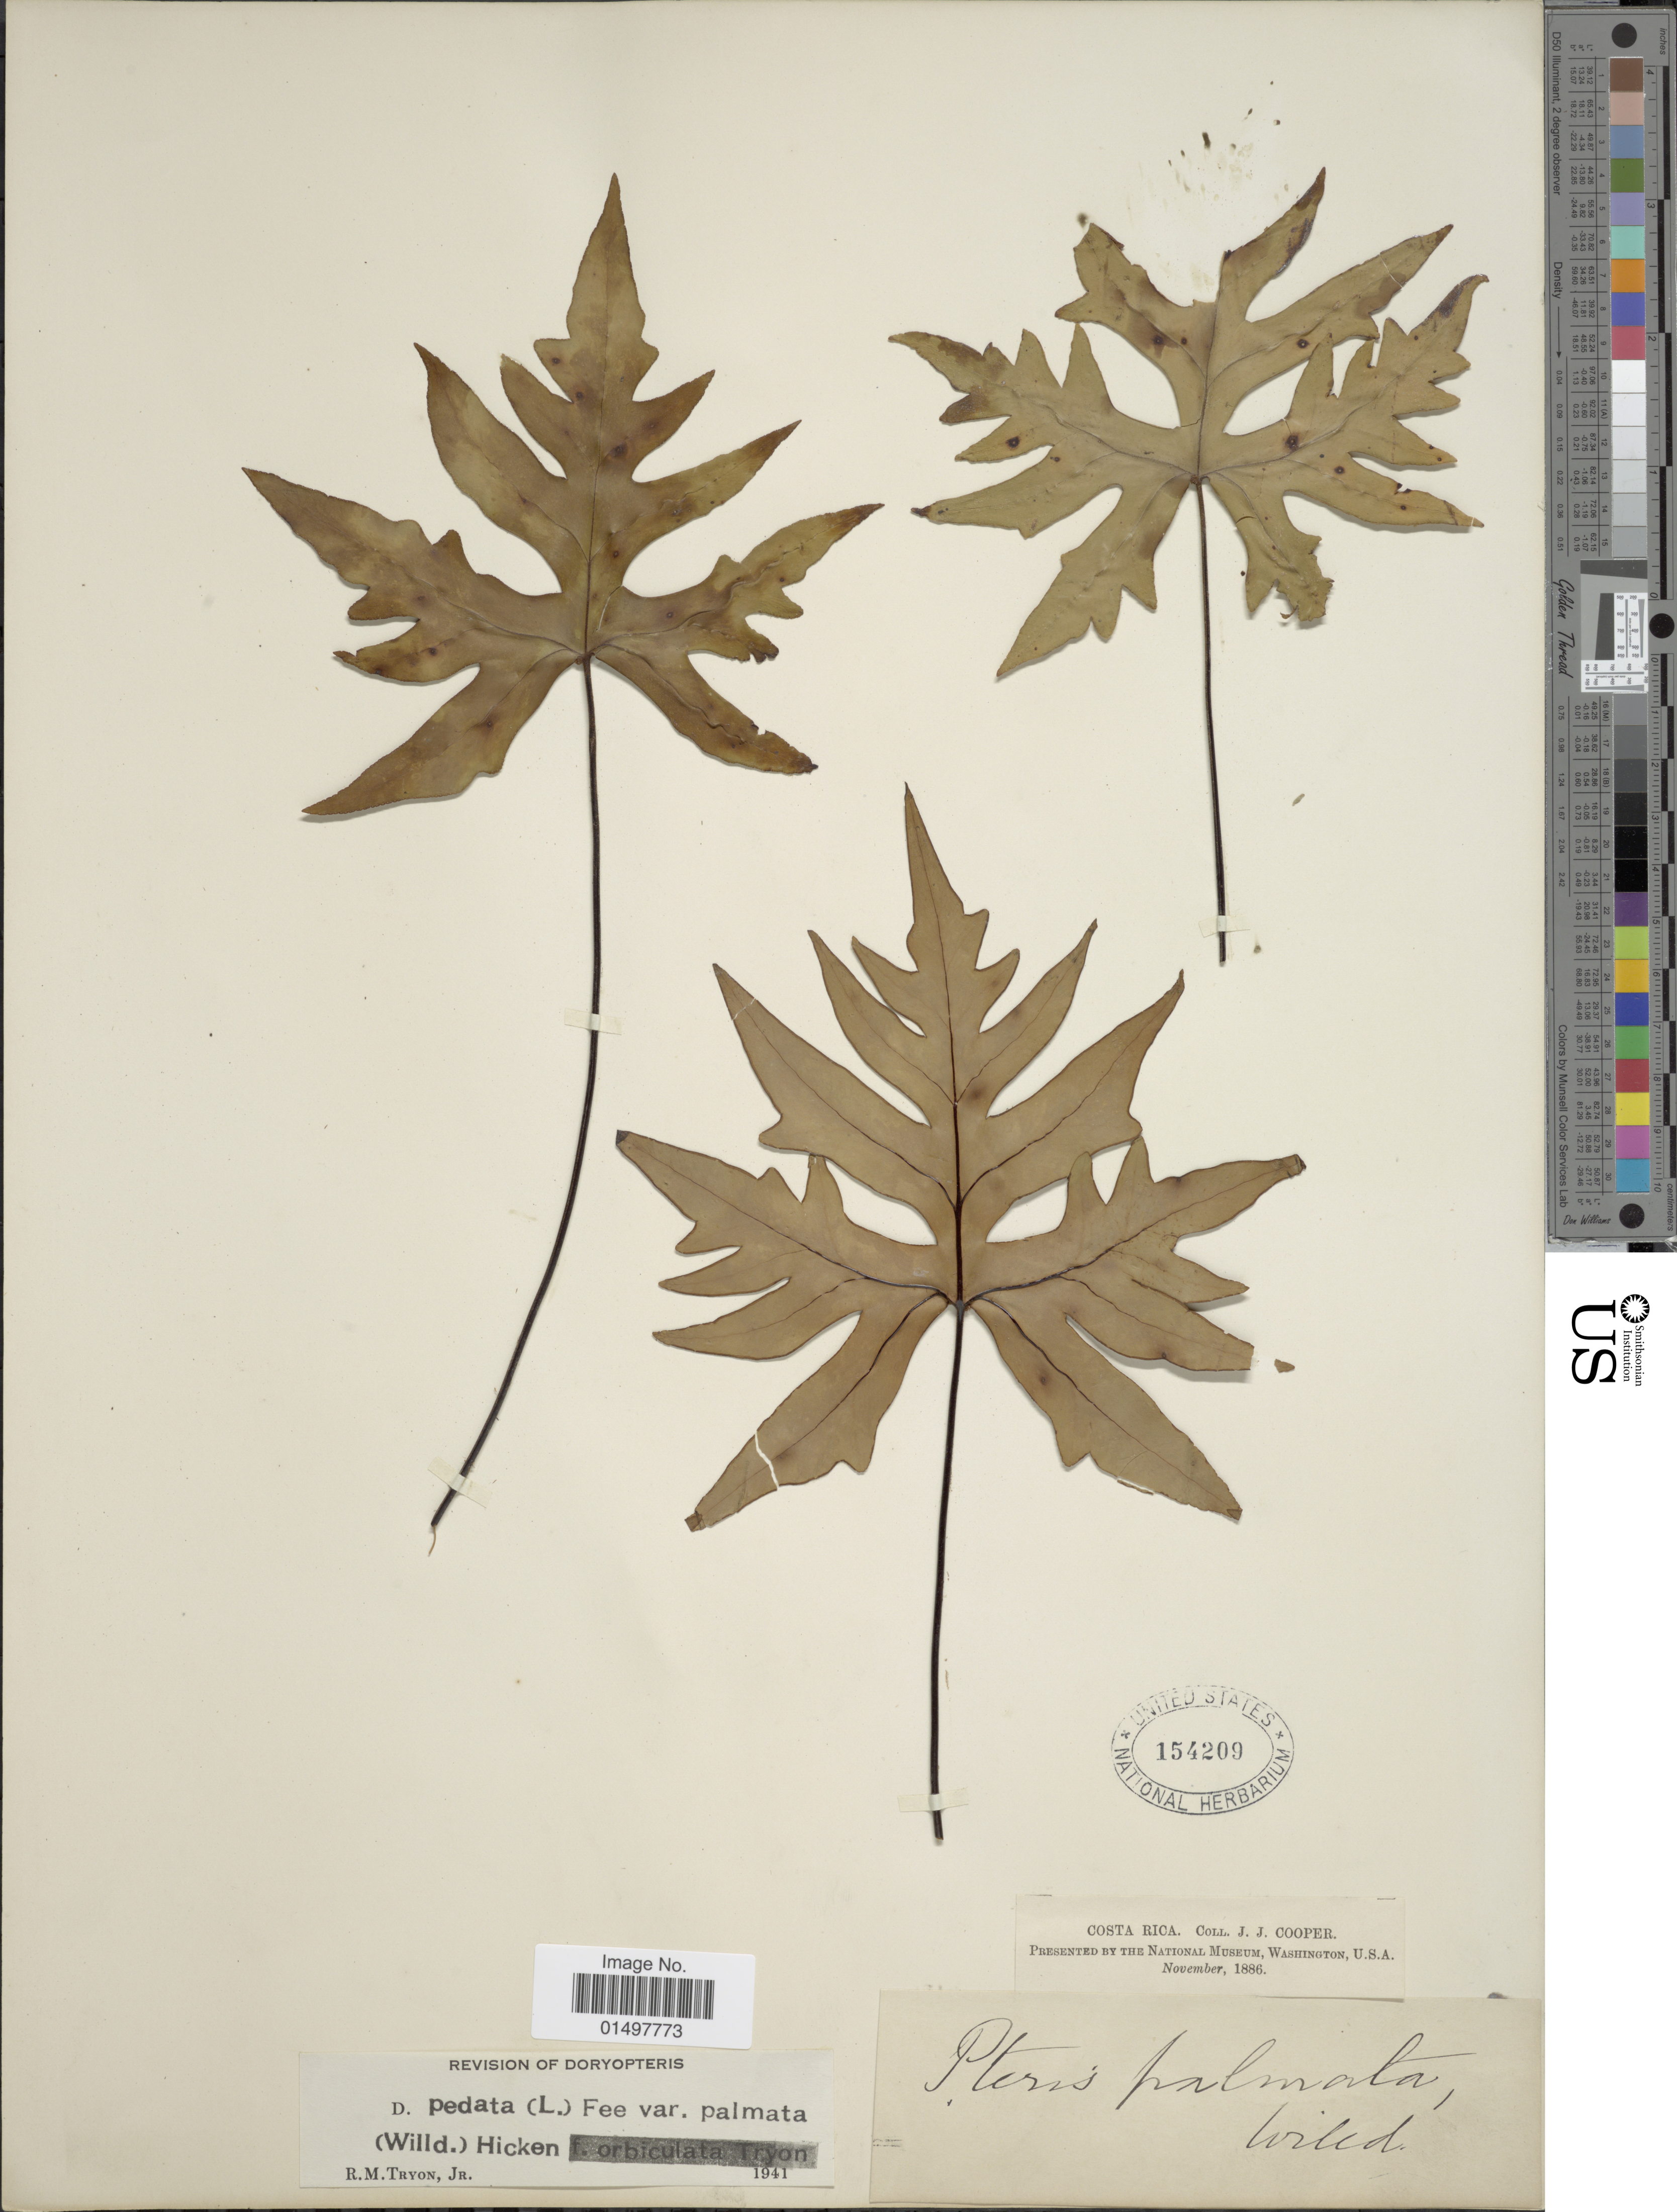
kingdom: Plantae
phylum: Tracheophyta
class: Polypodiopsida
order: Polypodiales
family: Pteridaceae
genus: Doryopteris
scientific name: Doryopteris pedata var. palmata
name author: (Willd.) Hicken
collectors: J. J. Cooper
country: Costa Rica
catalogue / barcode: US 154209